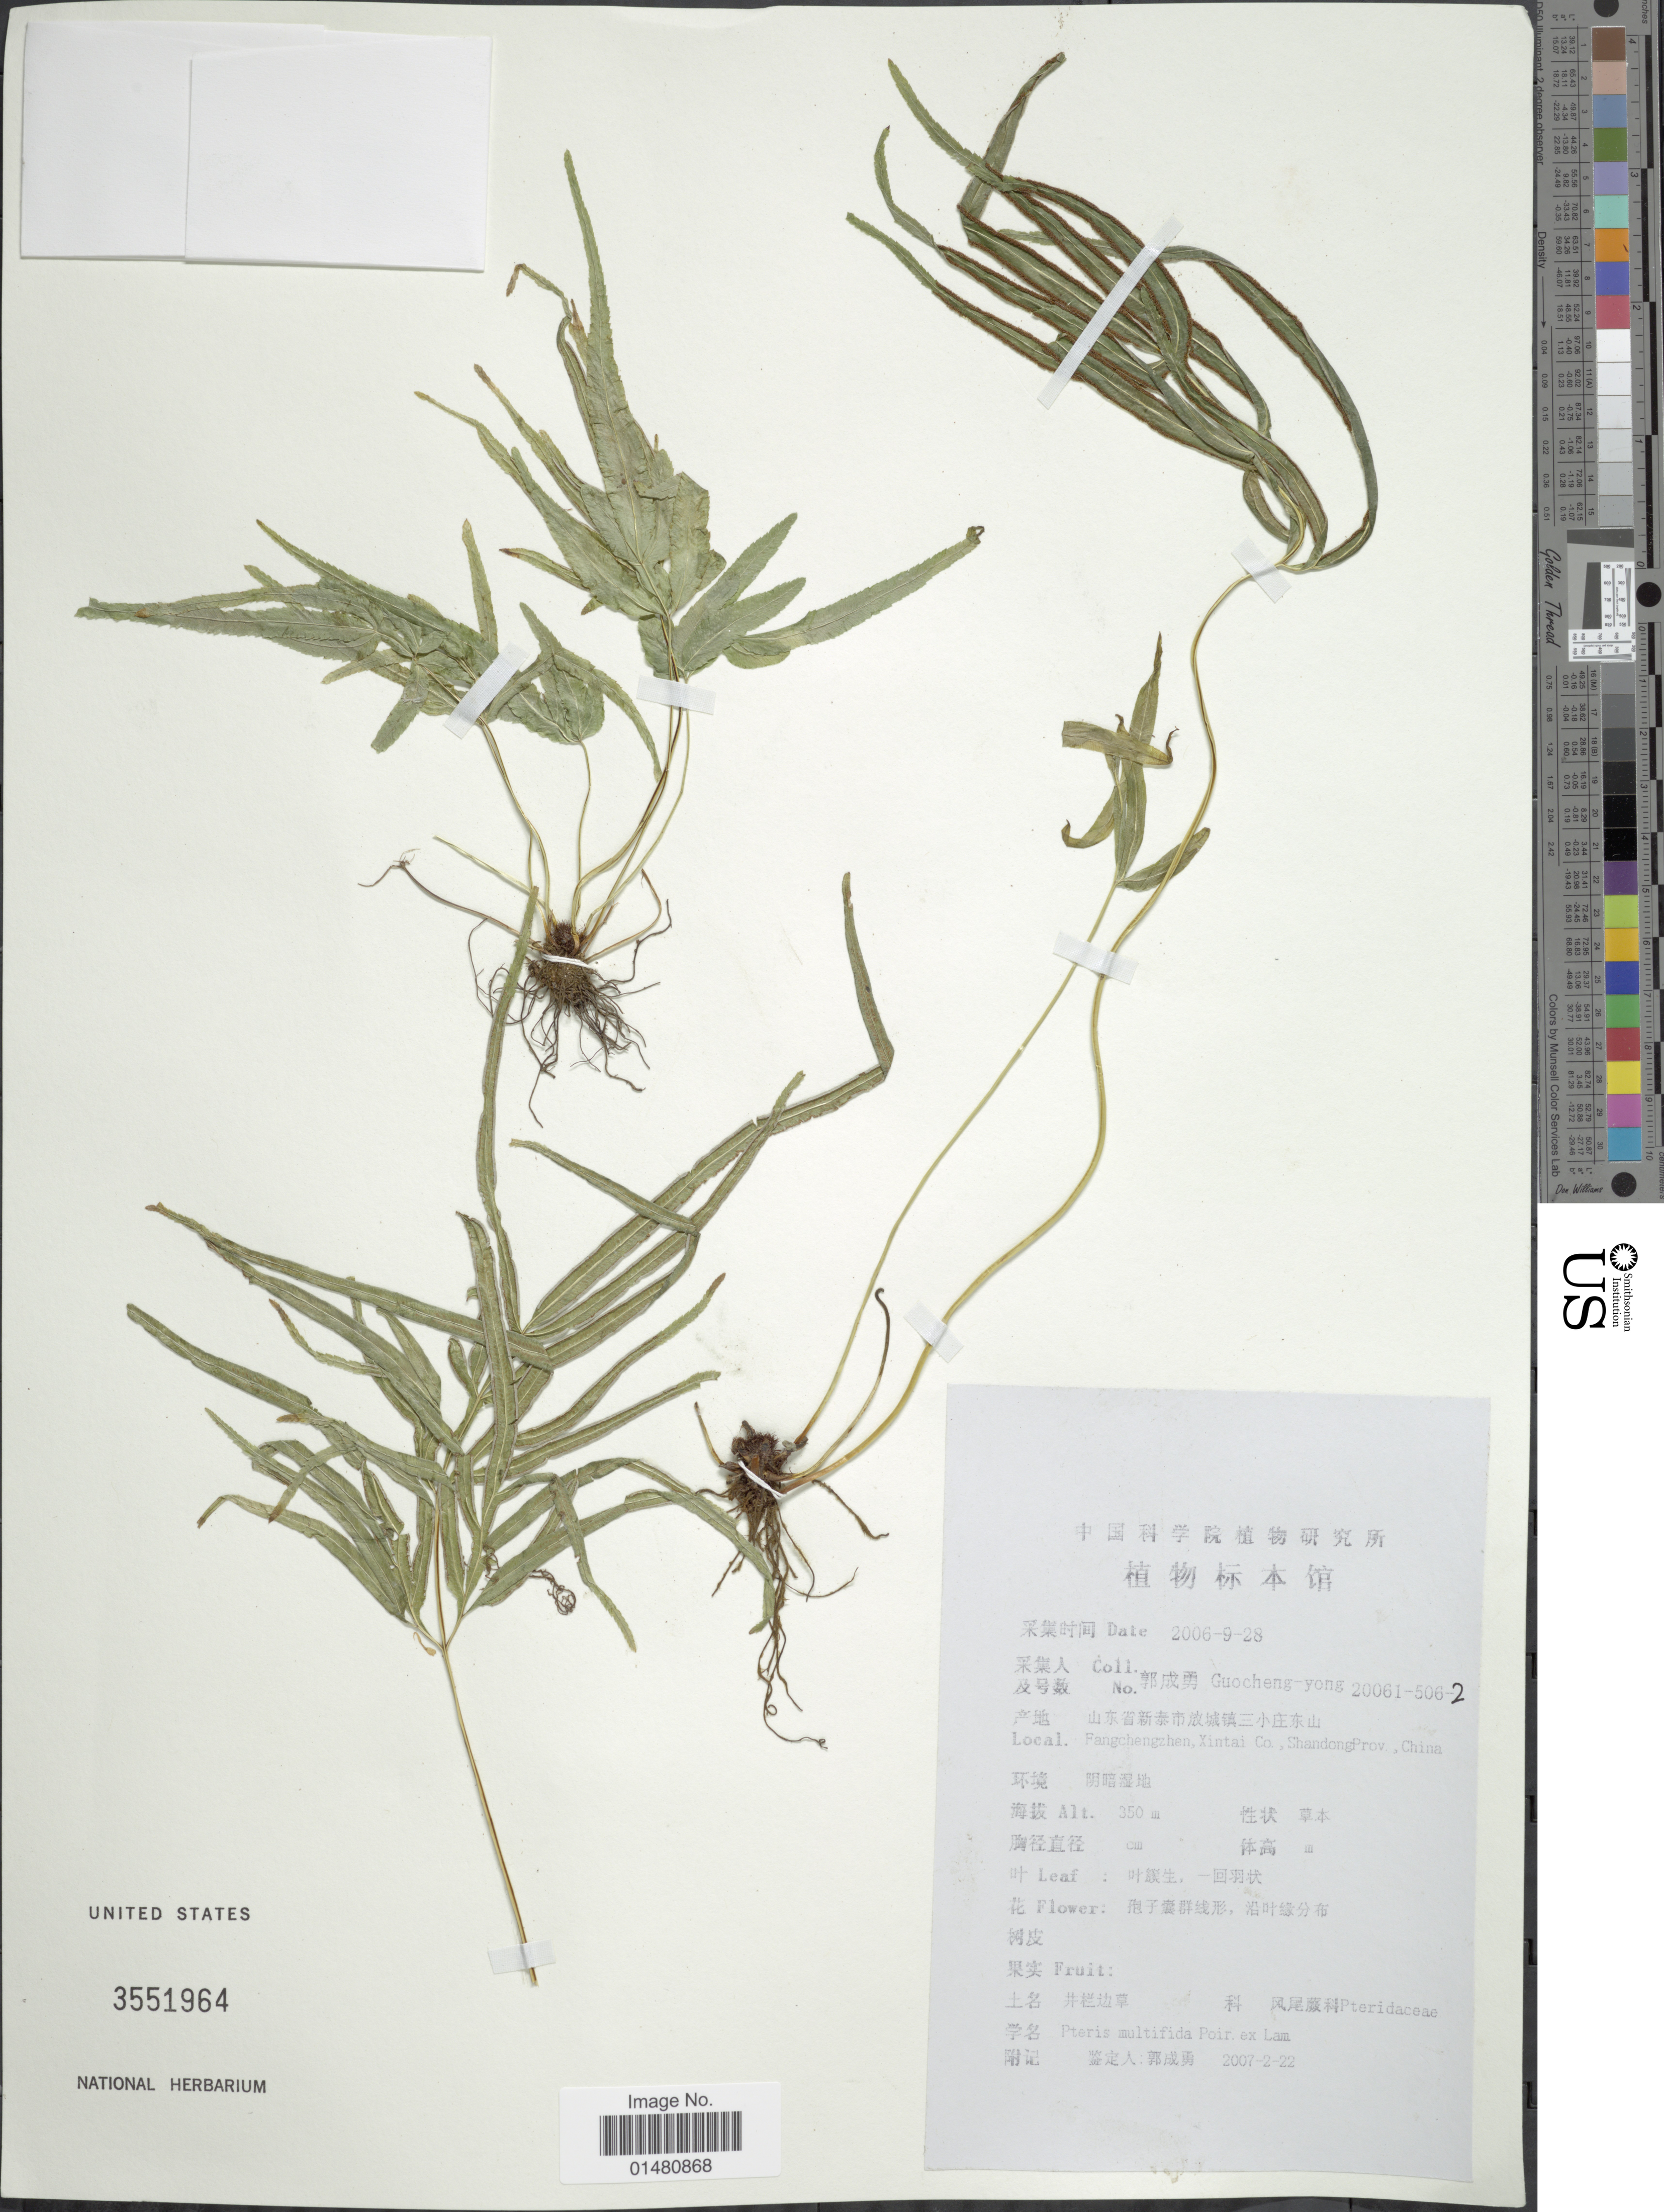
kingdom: Plantae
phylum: Tracheophyta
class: Polypodiopsida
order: Polypodiales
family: Pteridaceae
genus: Pteris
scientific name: Pteris multifida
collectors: Guo cheng-yong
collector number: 20061-506-2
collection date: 2006-09-28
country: China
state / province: Shandong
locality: Pangchengzhen, Xintai Co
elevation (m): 350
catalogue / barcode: US 3551964